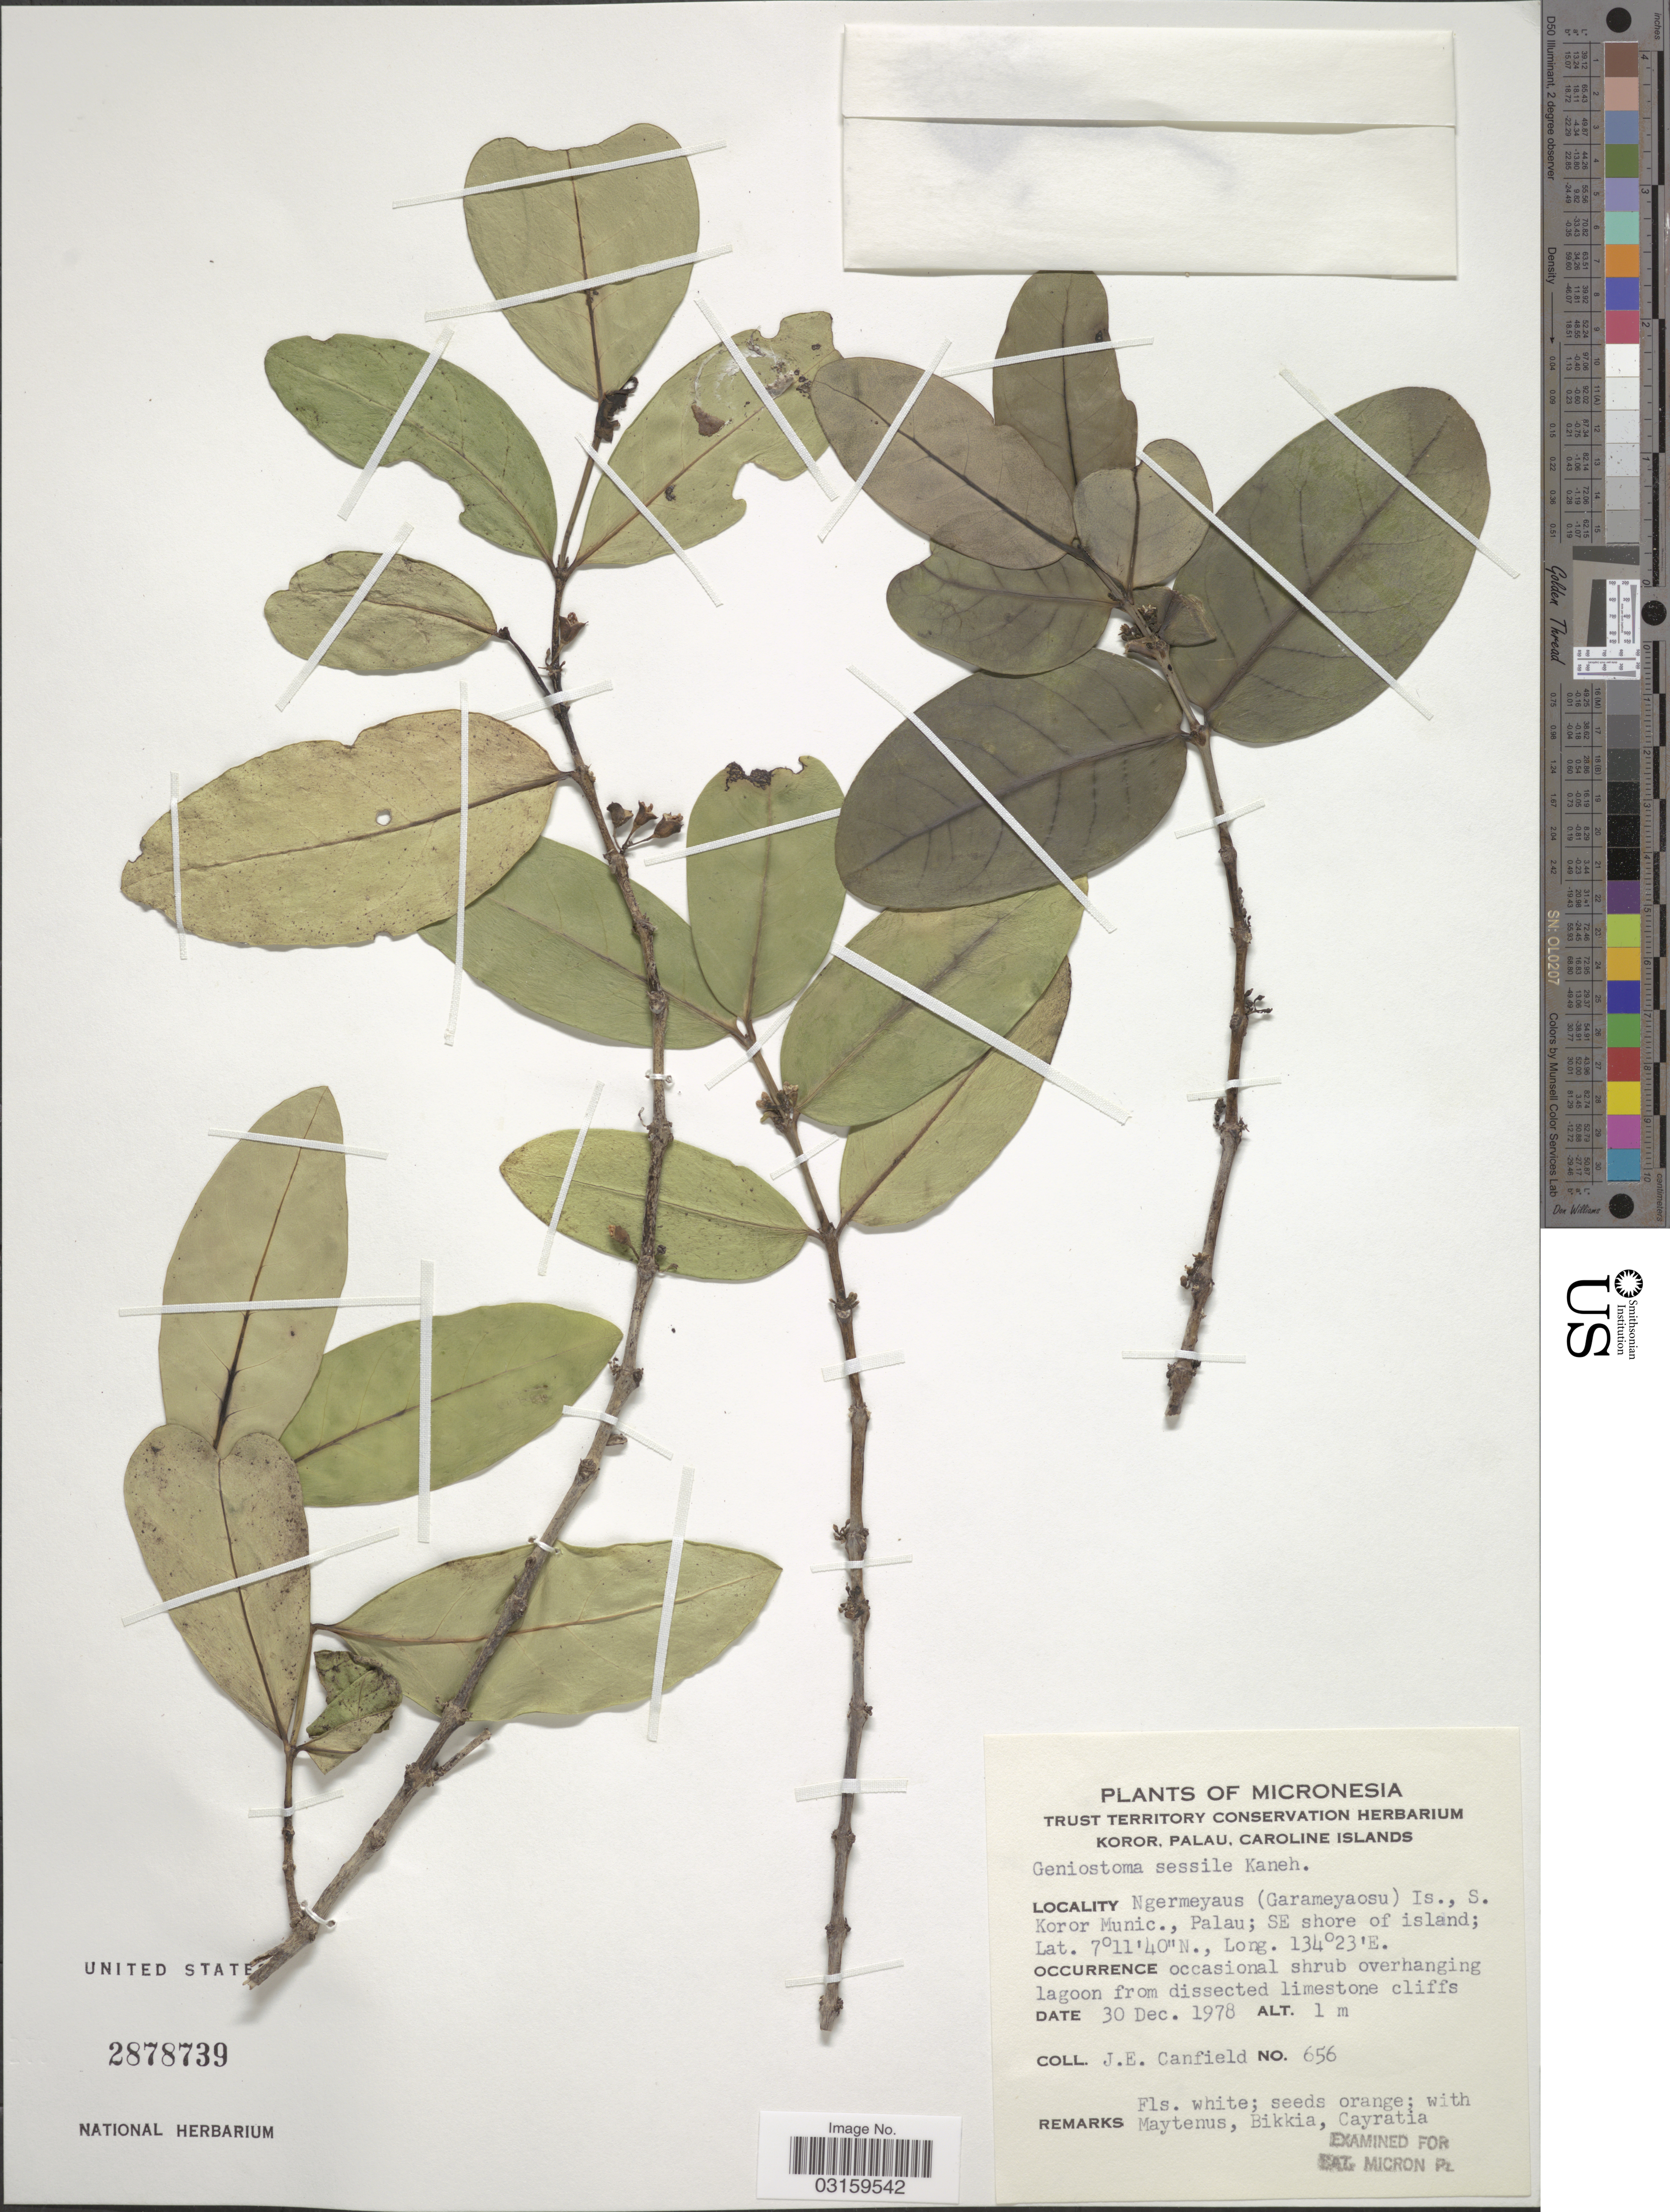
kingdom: Plantae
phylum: Tracheophyta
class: Magnoliopsida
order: Gentianales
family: Loganiaceae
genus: Geniostoma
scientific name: Geniostoma rupestre var. glaberrimum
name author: J.R. Forst. & G. Forst.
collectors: J. E. Canfield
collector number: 656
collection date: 1978-12-30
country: Palau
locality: Ngermeyaus (Garameyaosu) Is., S. Koror Munic., Palau; SE shore of island.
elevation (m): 1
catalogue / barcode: US 2878739